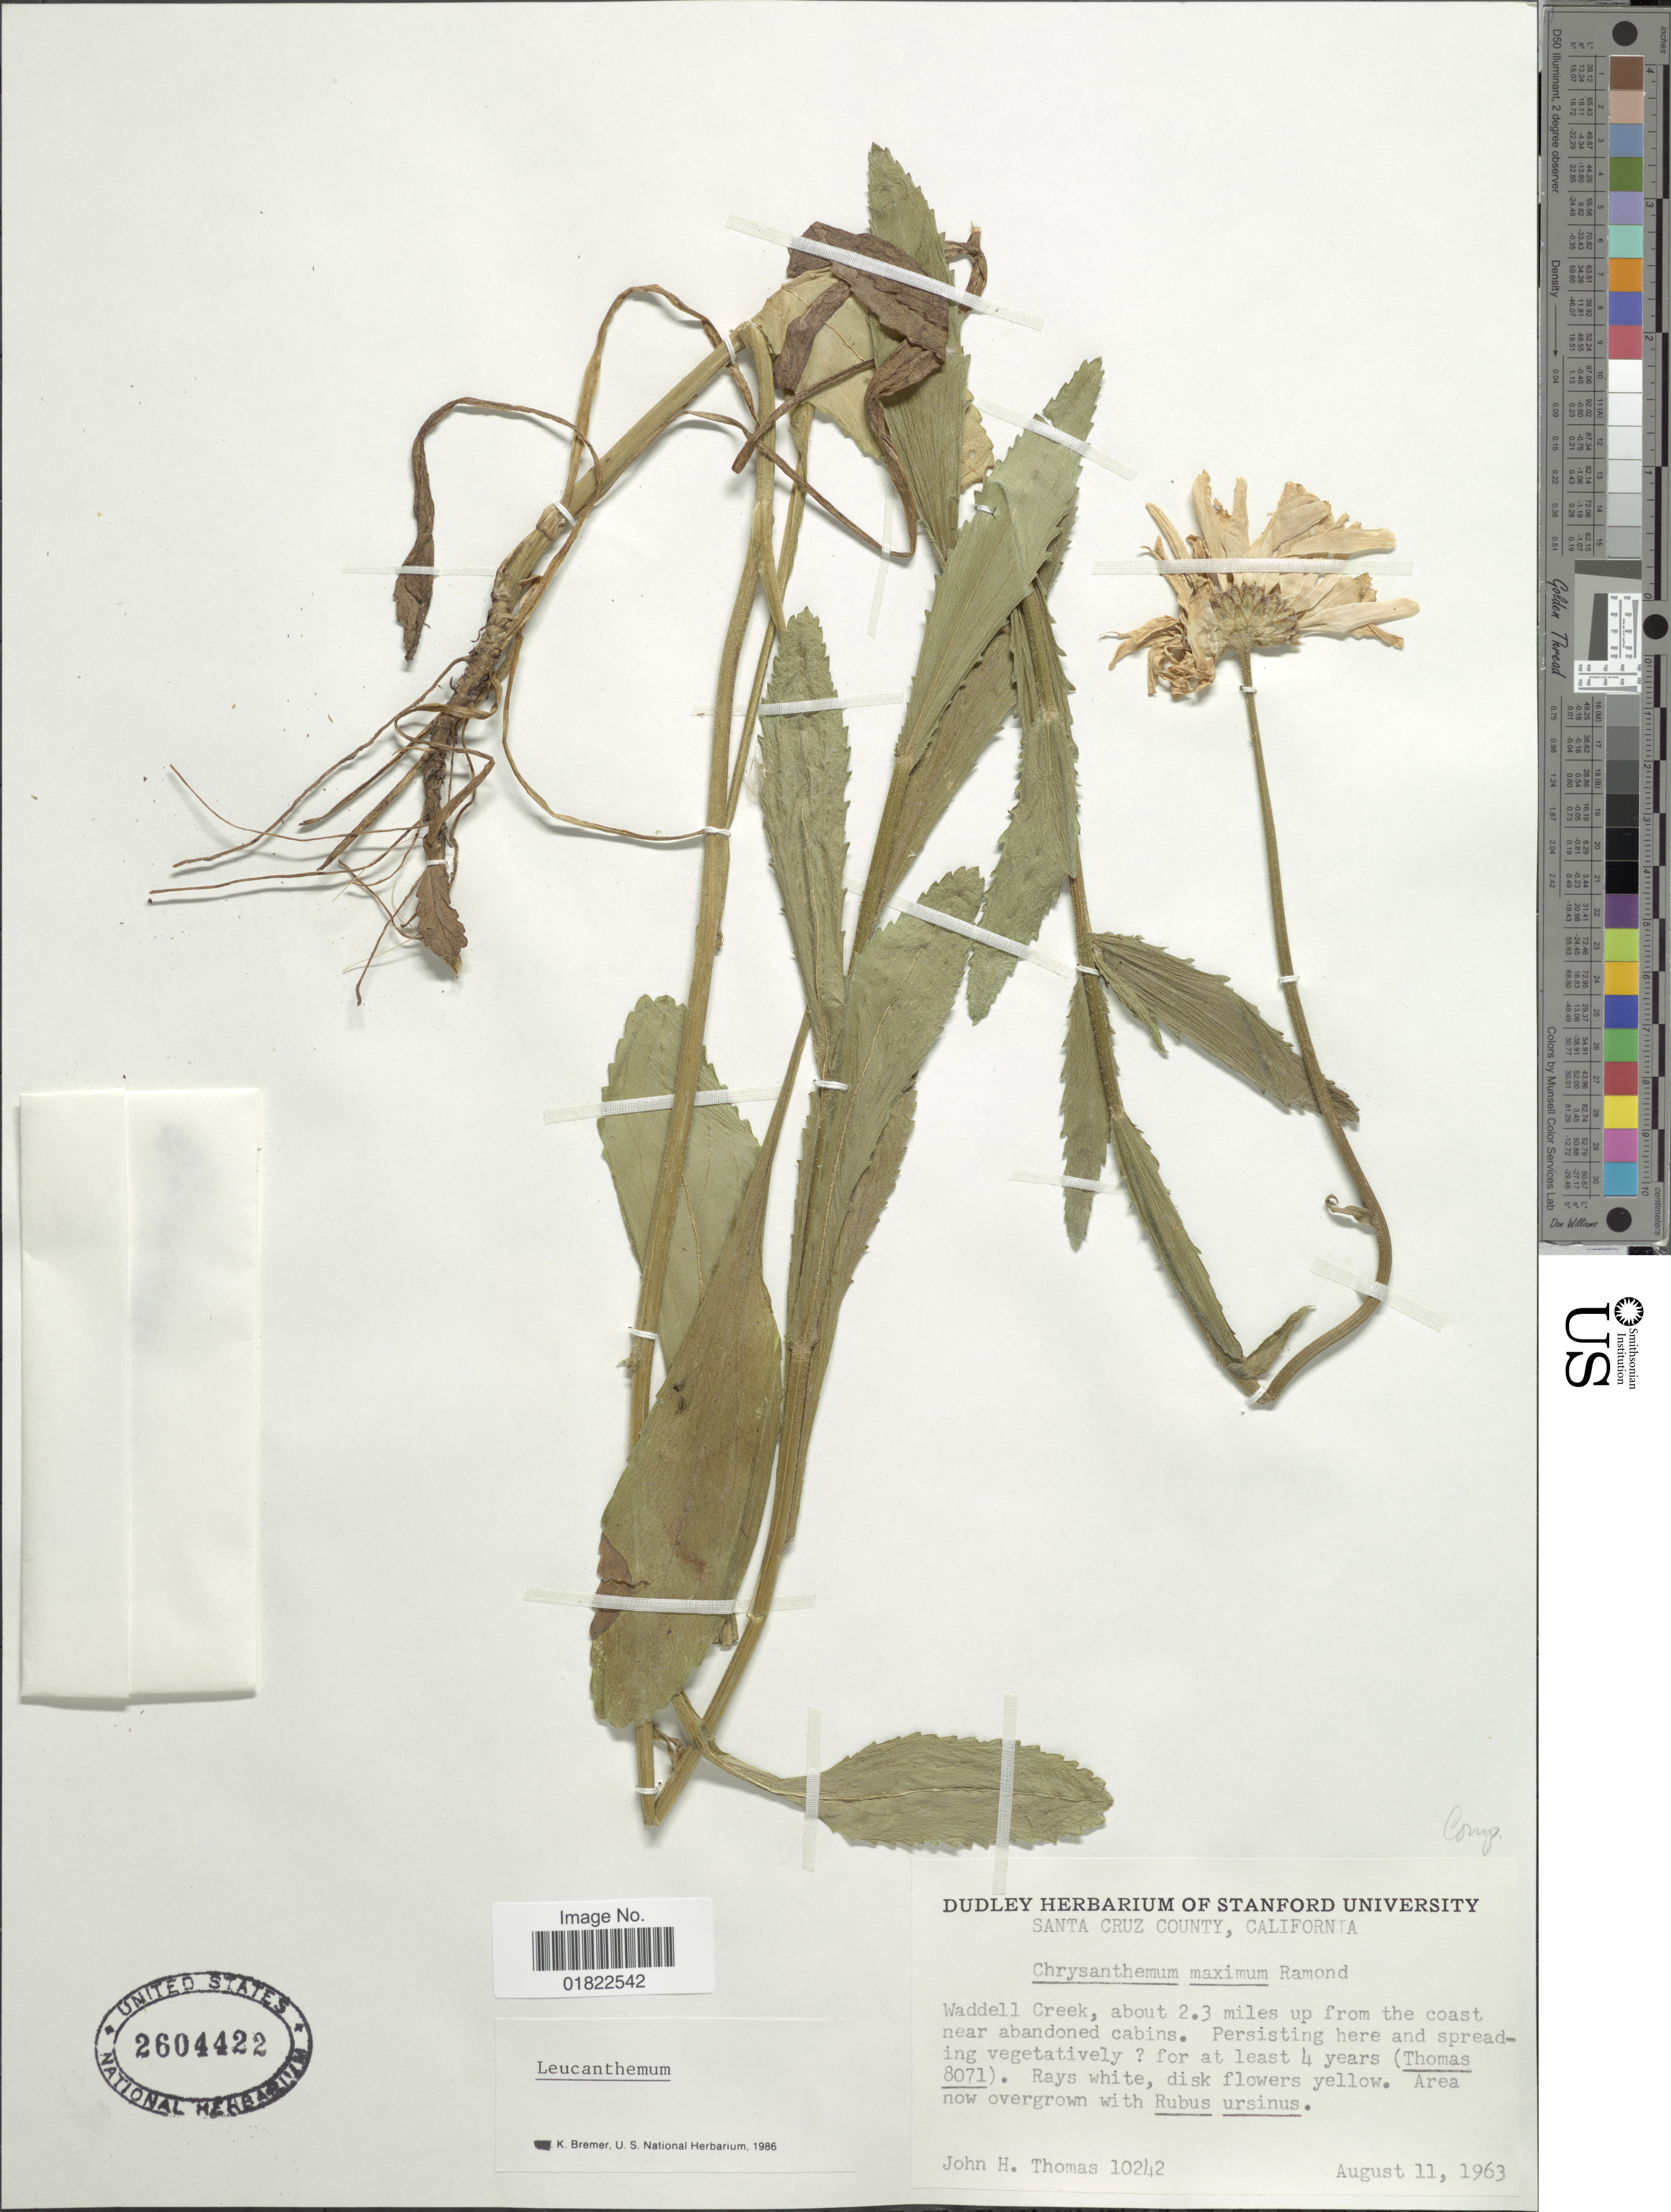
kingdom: Plantae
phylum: Tracheophyta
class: Magnoliopsida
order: Asterales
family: Asteraceae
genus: Leucanthemum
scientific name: Leucanthemum maximum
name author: (Ramond) DC.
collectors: J. H. Thomas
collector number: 10242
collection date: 1963-08-11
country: United States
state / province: California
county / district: Santa Clara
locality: Santa Clara County, Waddell Creek, about 2.3 miles up from the coast near abandoned cabins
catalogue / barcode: US 2604422